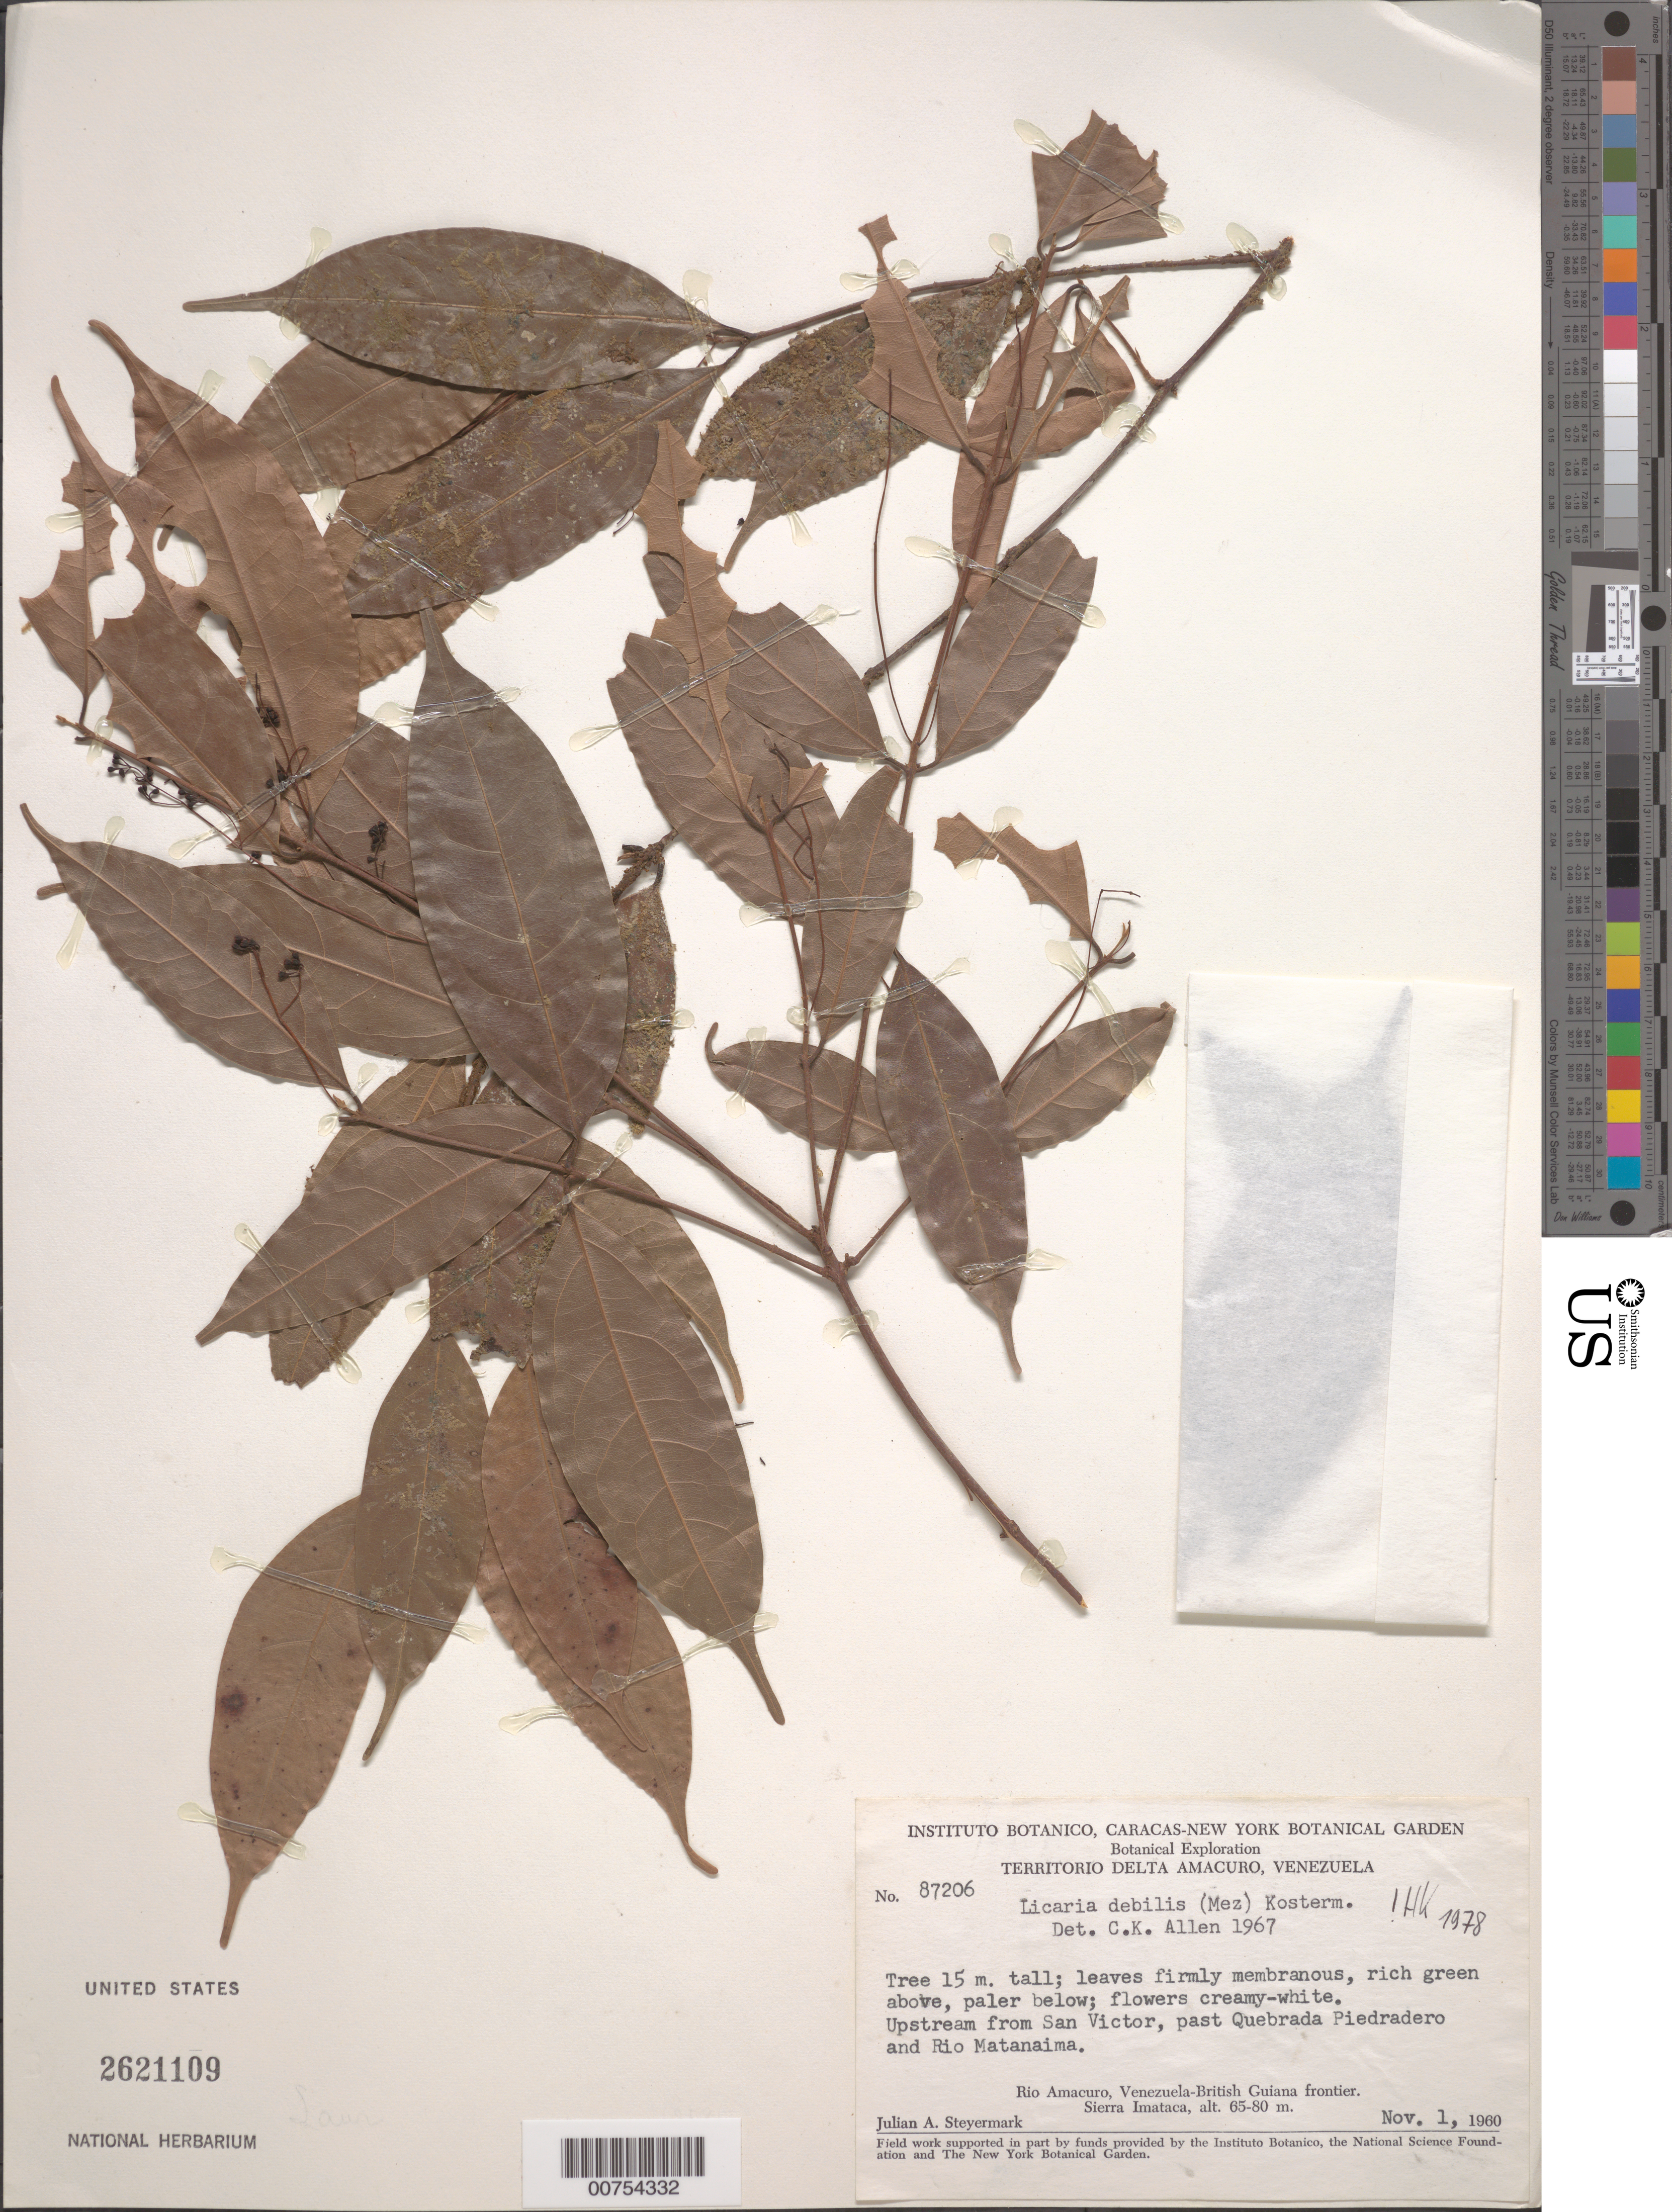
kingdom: Plantae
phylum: Tracheophyta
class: Magnoliopsida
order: Laurales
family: Lauraceae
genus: Licaria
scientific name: Licaria debilis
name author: (Mez) Kosterm.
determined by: Allen, C. K.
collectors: J. Steyermark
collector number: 87206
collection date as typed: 1-Nov-60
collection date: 1960-11-01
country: Venezuela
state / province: Delta Amacuro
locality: Río Amacuro, Venezuela-British Guiana frontier, Sierra Imataca; upstream from San Victor, past Quebrada Piedradero and Río Matanaima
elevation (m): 65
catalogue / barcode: US 2621109